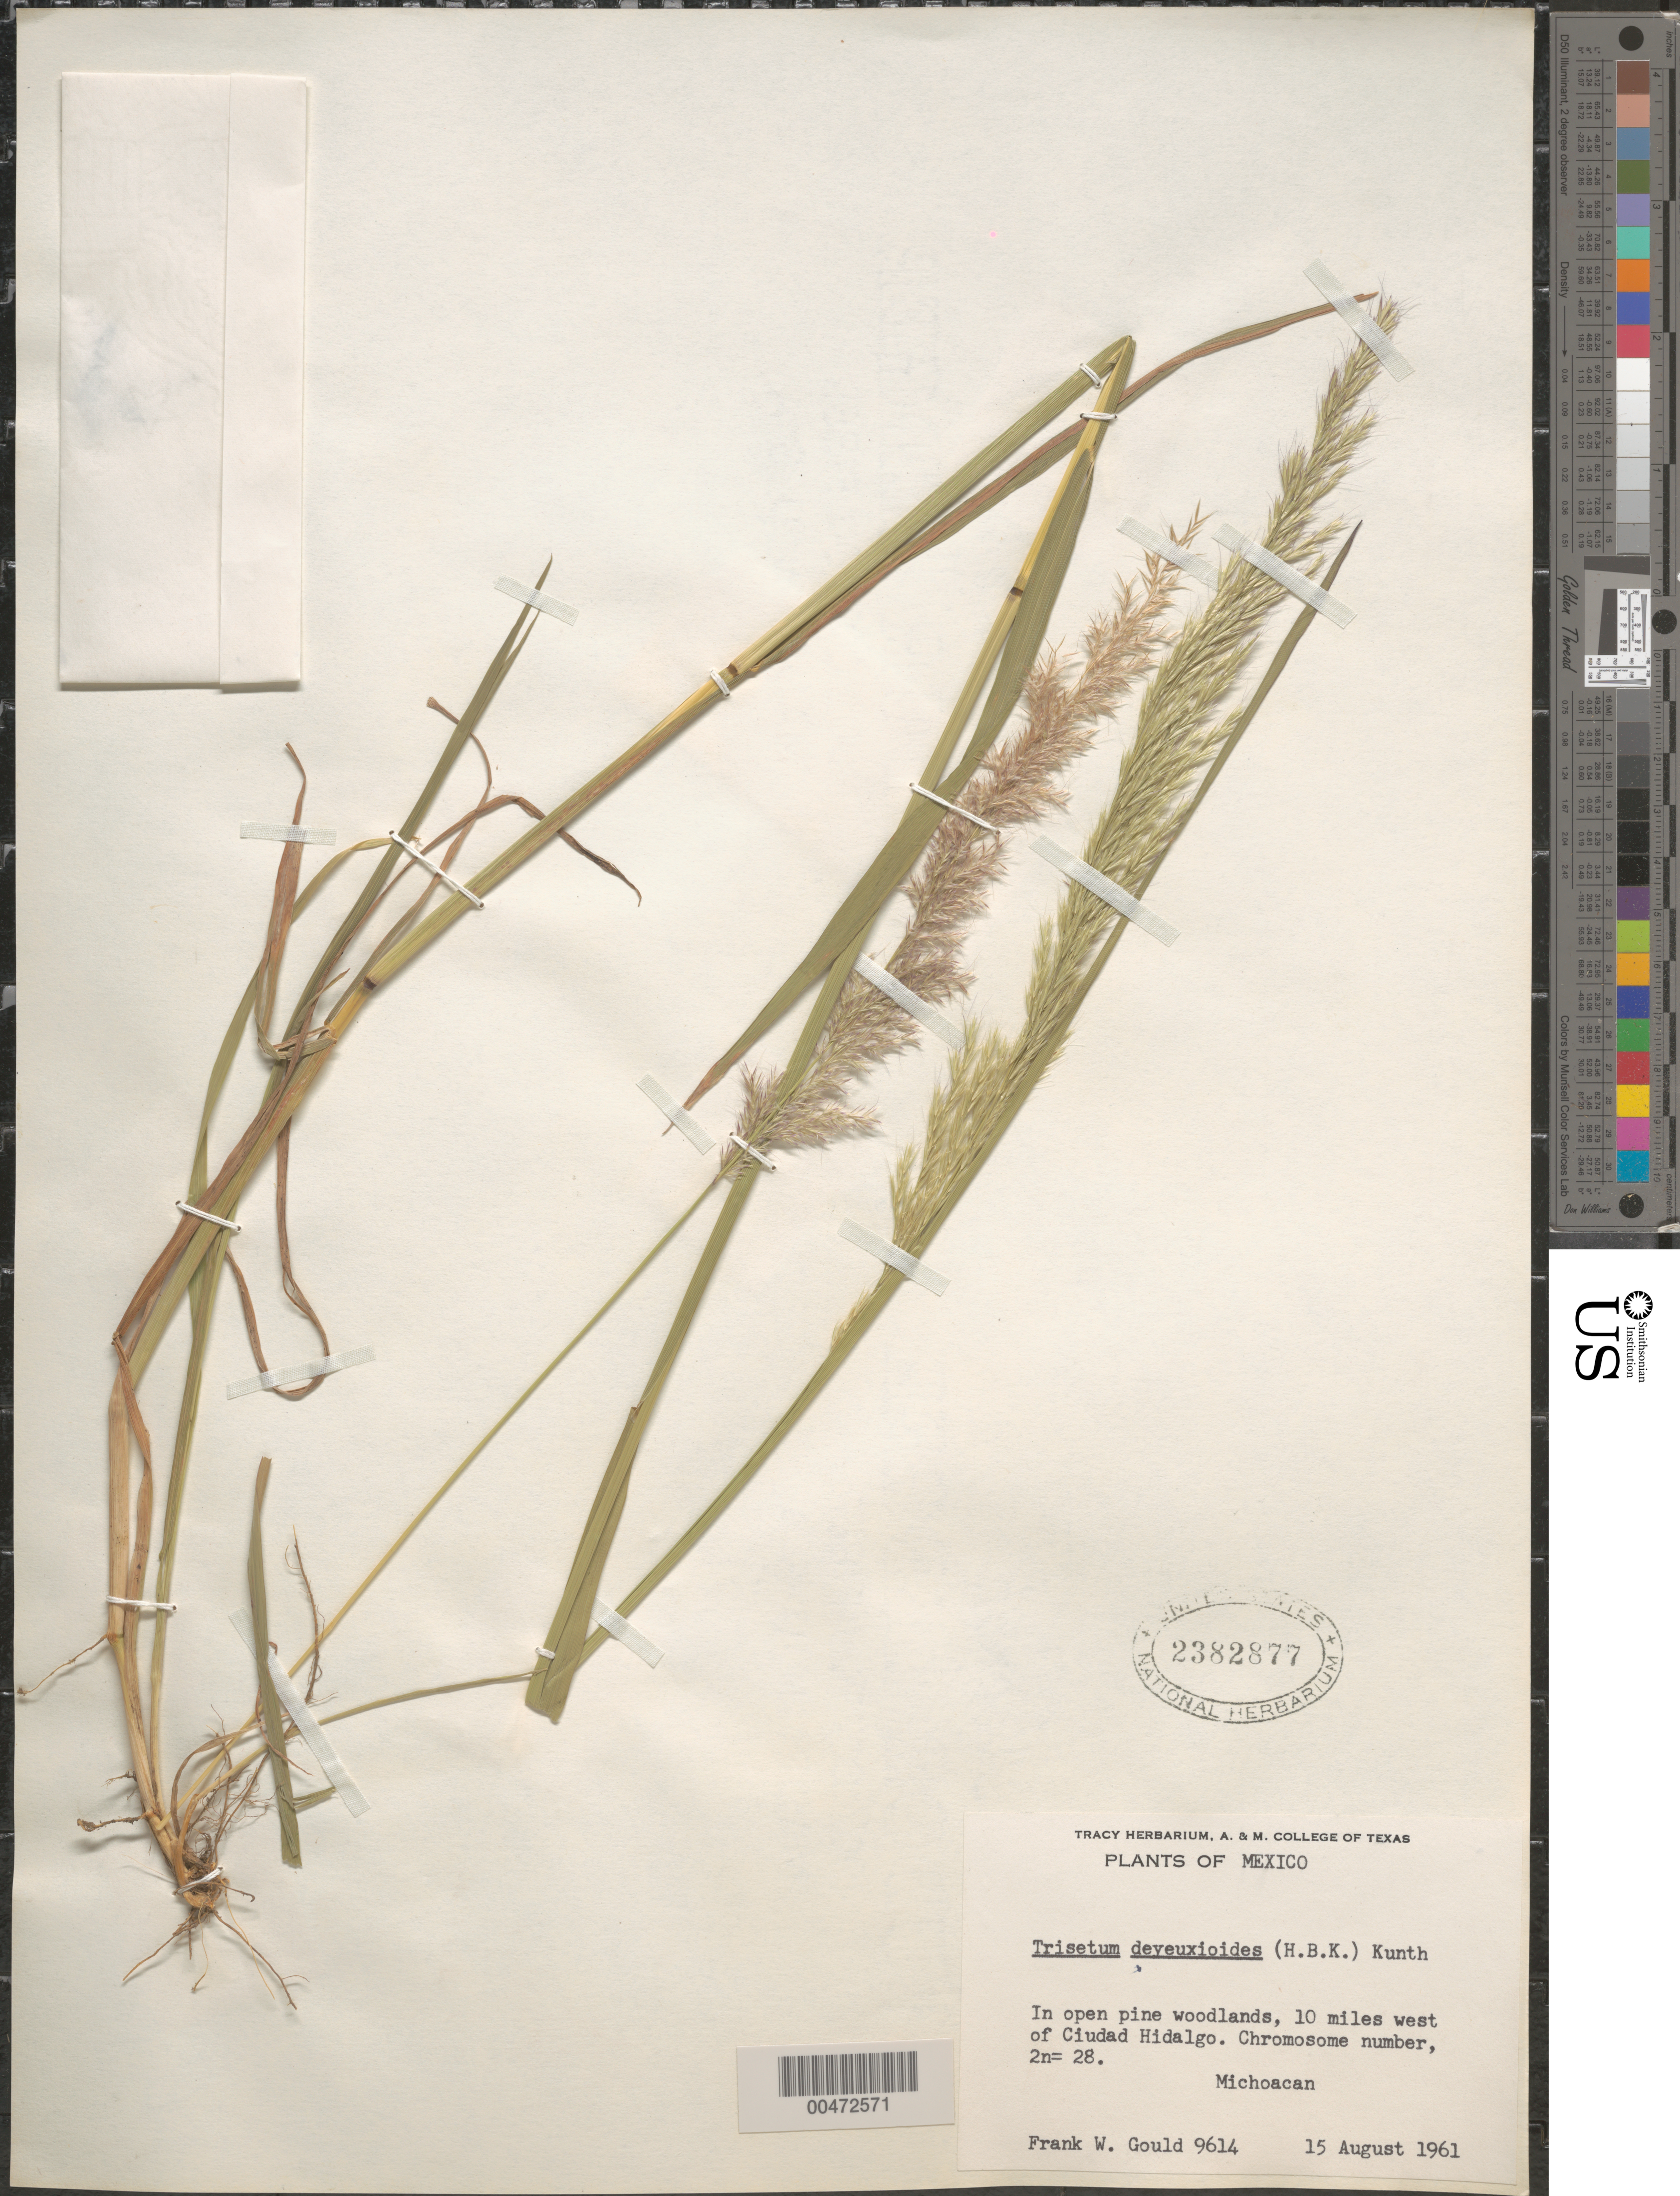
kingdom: Plantae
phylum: Tracheophyta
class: Liliopsida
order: Poales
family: Poaceae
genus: Trisetum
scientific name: Trisetum deyeuxioides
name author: (Kunth) Kunth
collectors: F. W. Gould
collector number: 9614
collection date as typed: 15 Aug 1961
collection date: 1961-08-15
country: Mexico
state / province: Michoacán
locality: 10 mi W of Ciudad Hidalgo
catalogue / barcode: US 2382877